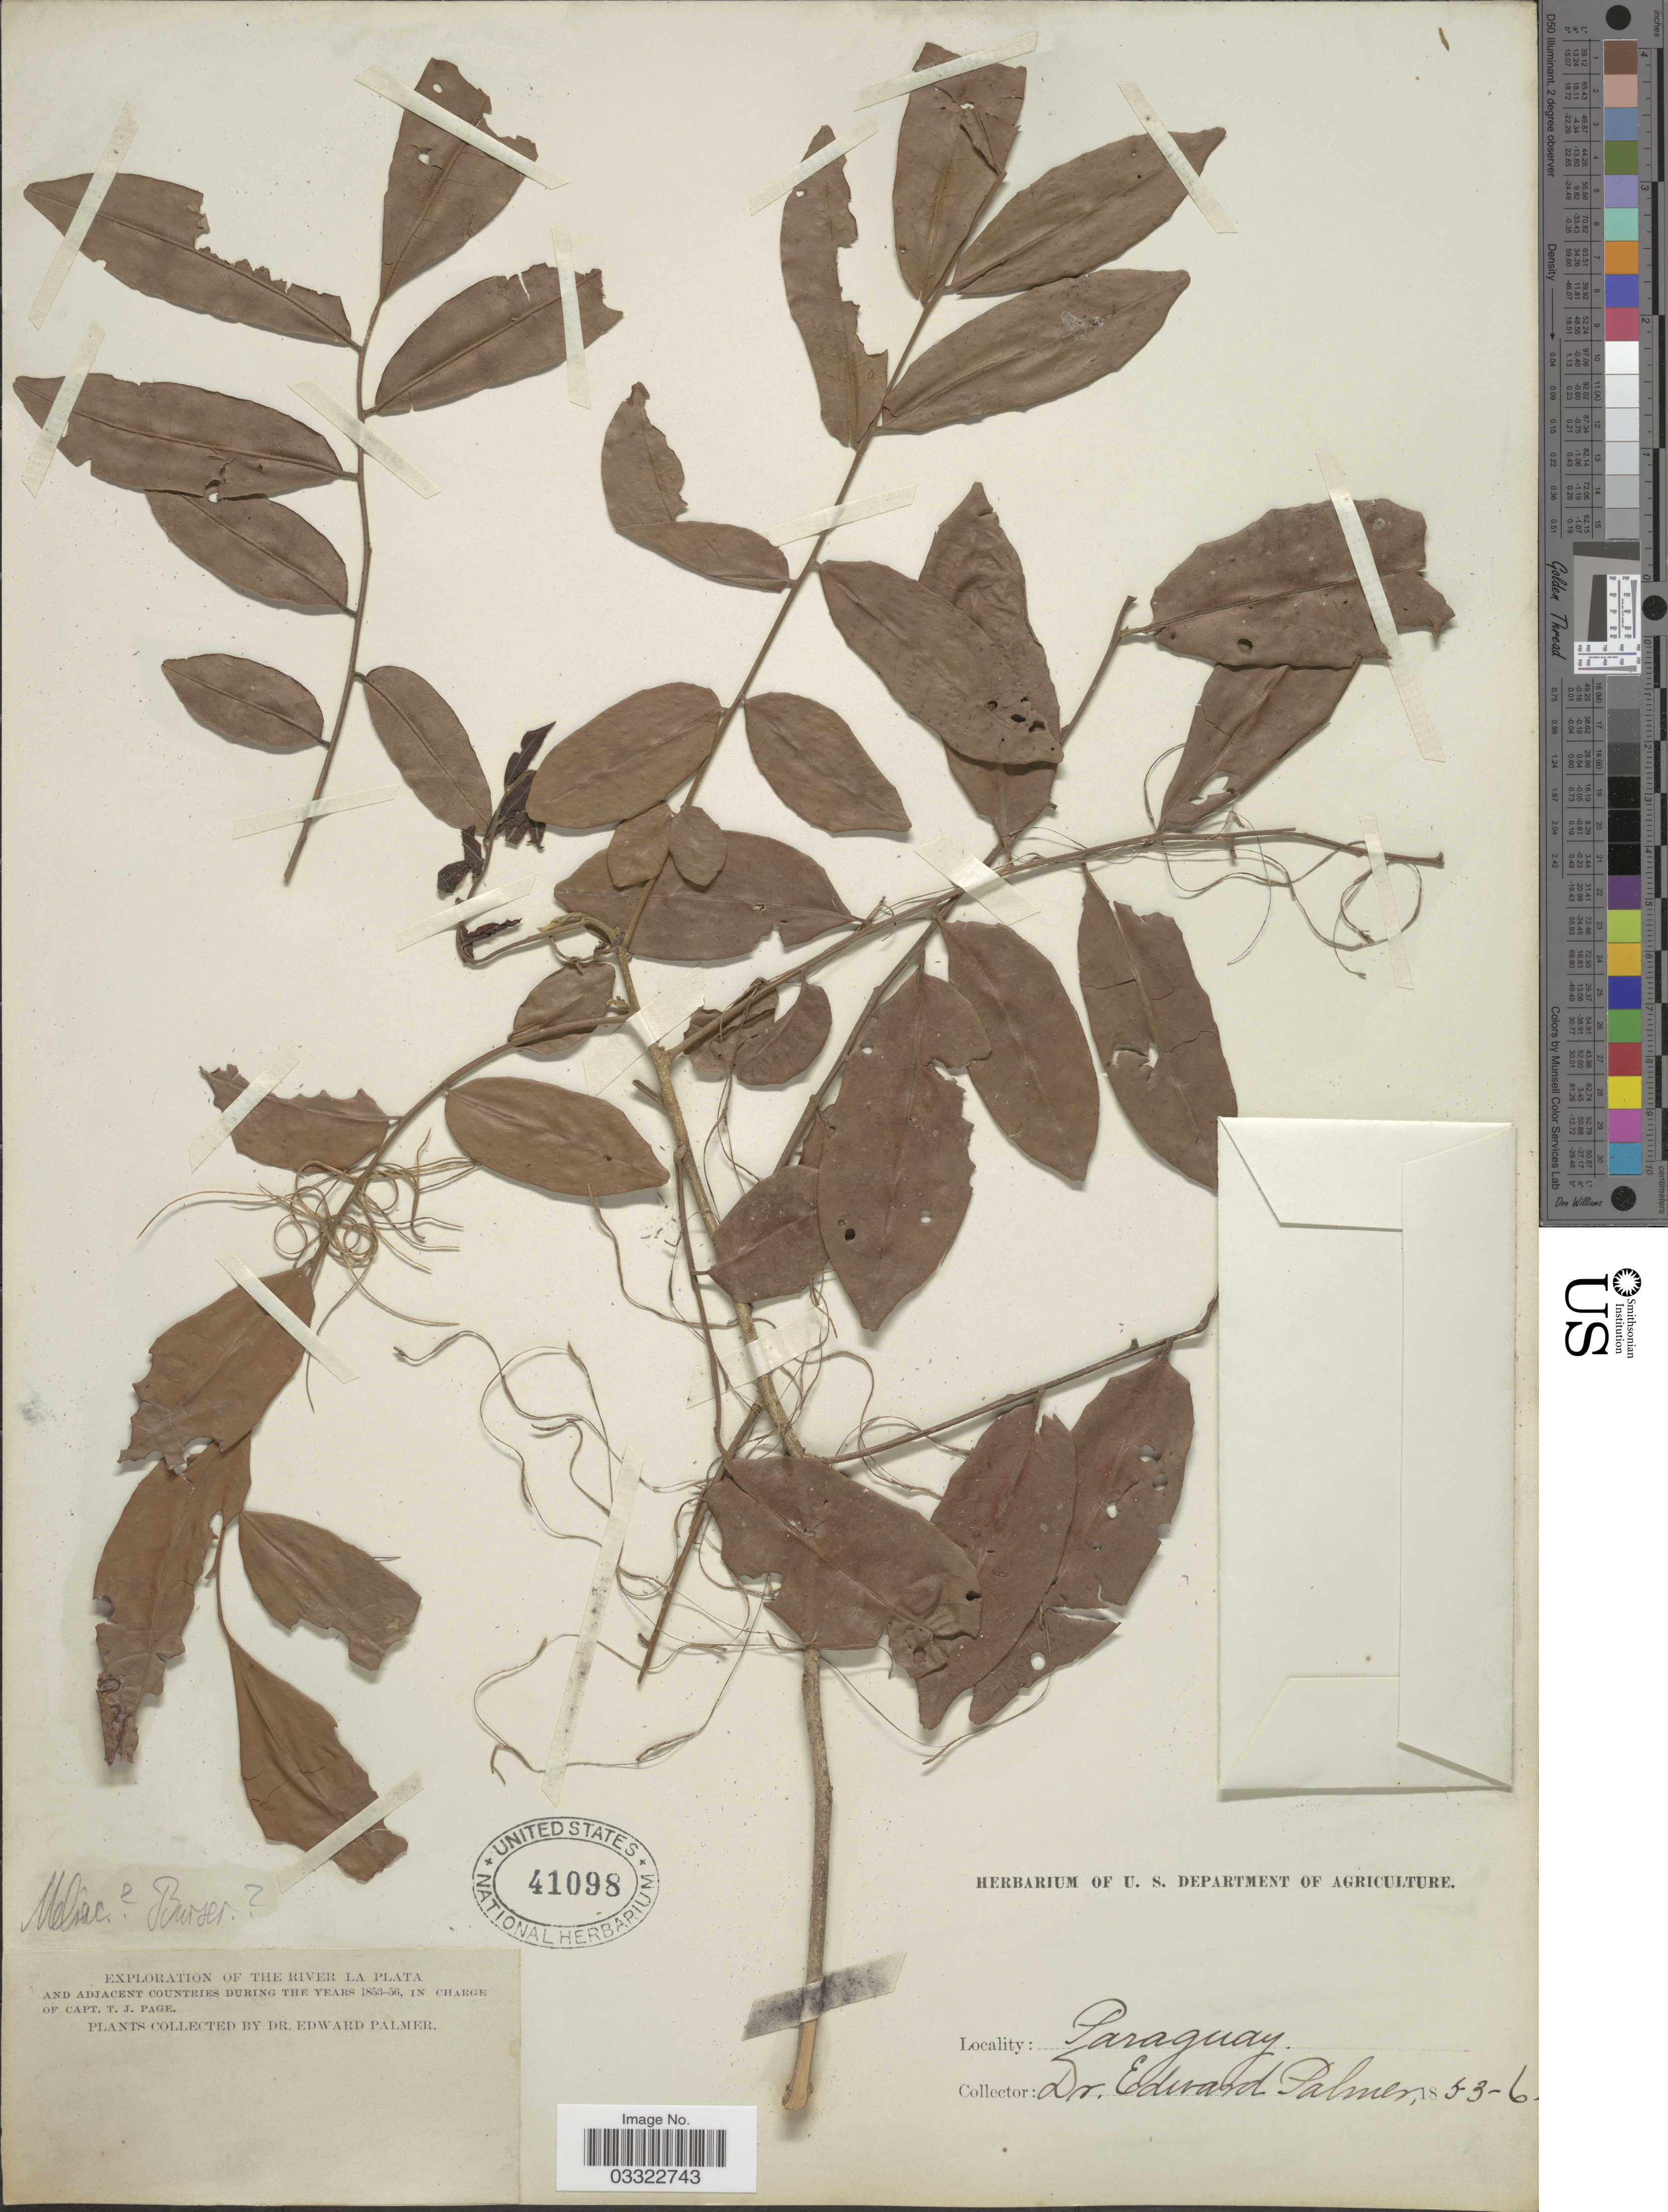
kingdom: Plantae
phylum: Tracheophyta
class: Magnoliopsida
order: Sapindales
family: Meliaceae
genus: Trichilia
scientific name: Trichilia catigua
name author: A. Juss.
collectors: E. Palmer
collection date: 1853/1856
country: Paraguay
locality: River La Plata.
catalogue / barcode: US 41098